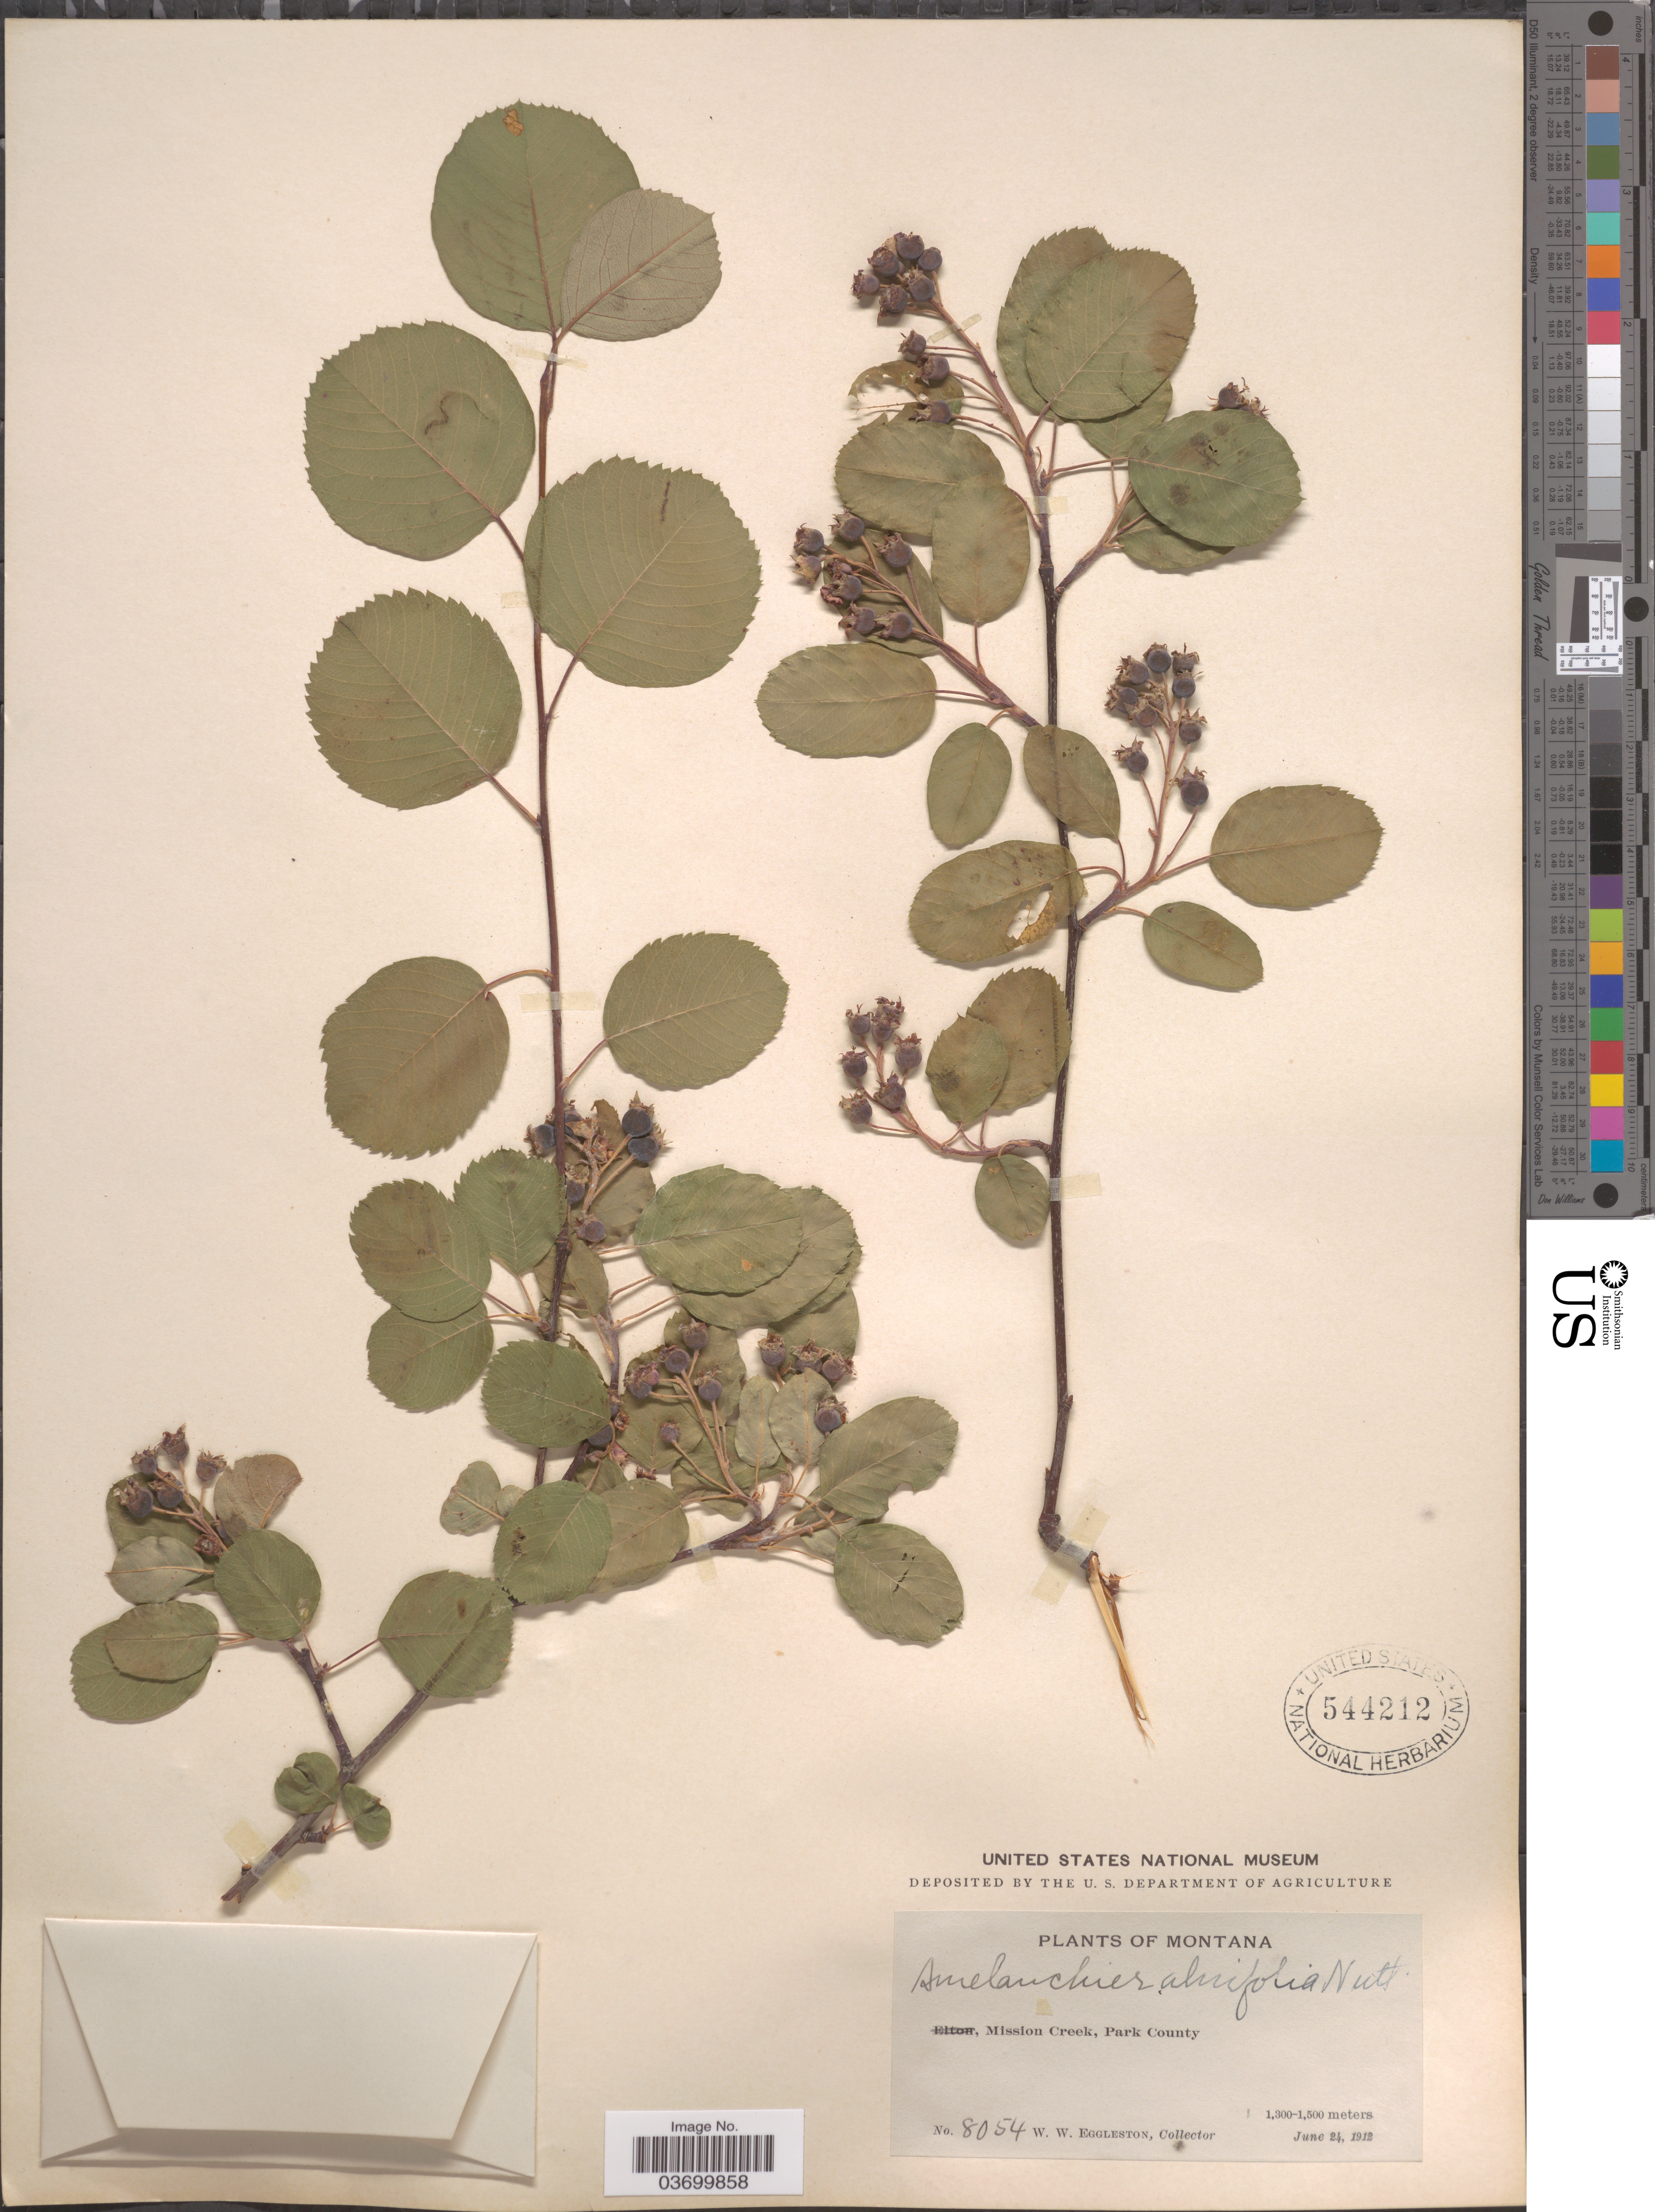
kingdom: Plantae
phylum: Tracheophyta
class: Magnoliopsida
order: Rosales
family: Rosaceae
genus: Amelanchier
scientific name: Amelanchier alnifolia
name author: (Nutt.) Nutt. ex M. Roem.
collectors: W. W. Eggleston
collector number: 8054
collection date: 1912-06-24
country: United States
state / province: Montana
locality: Mission Creek, Park County.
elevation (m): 1300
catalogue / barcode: US 544212